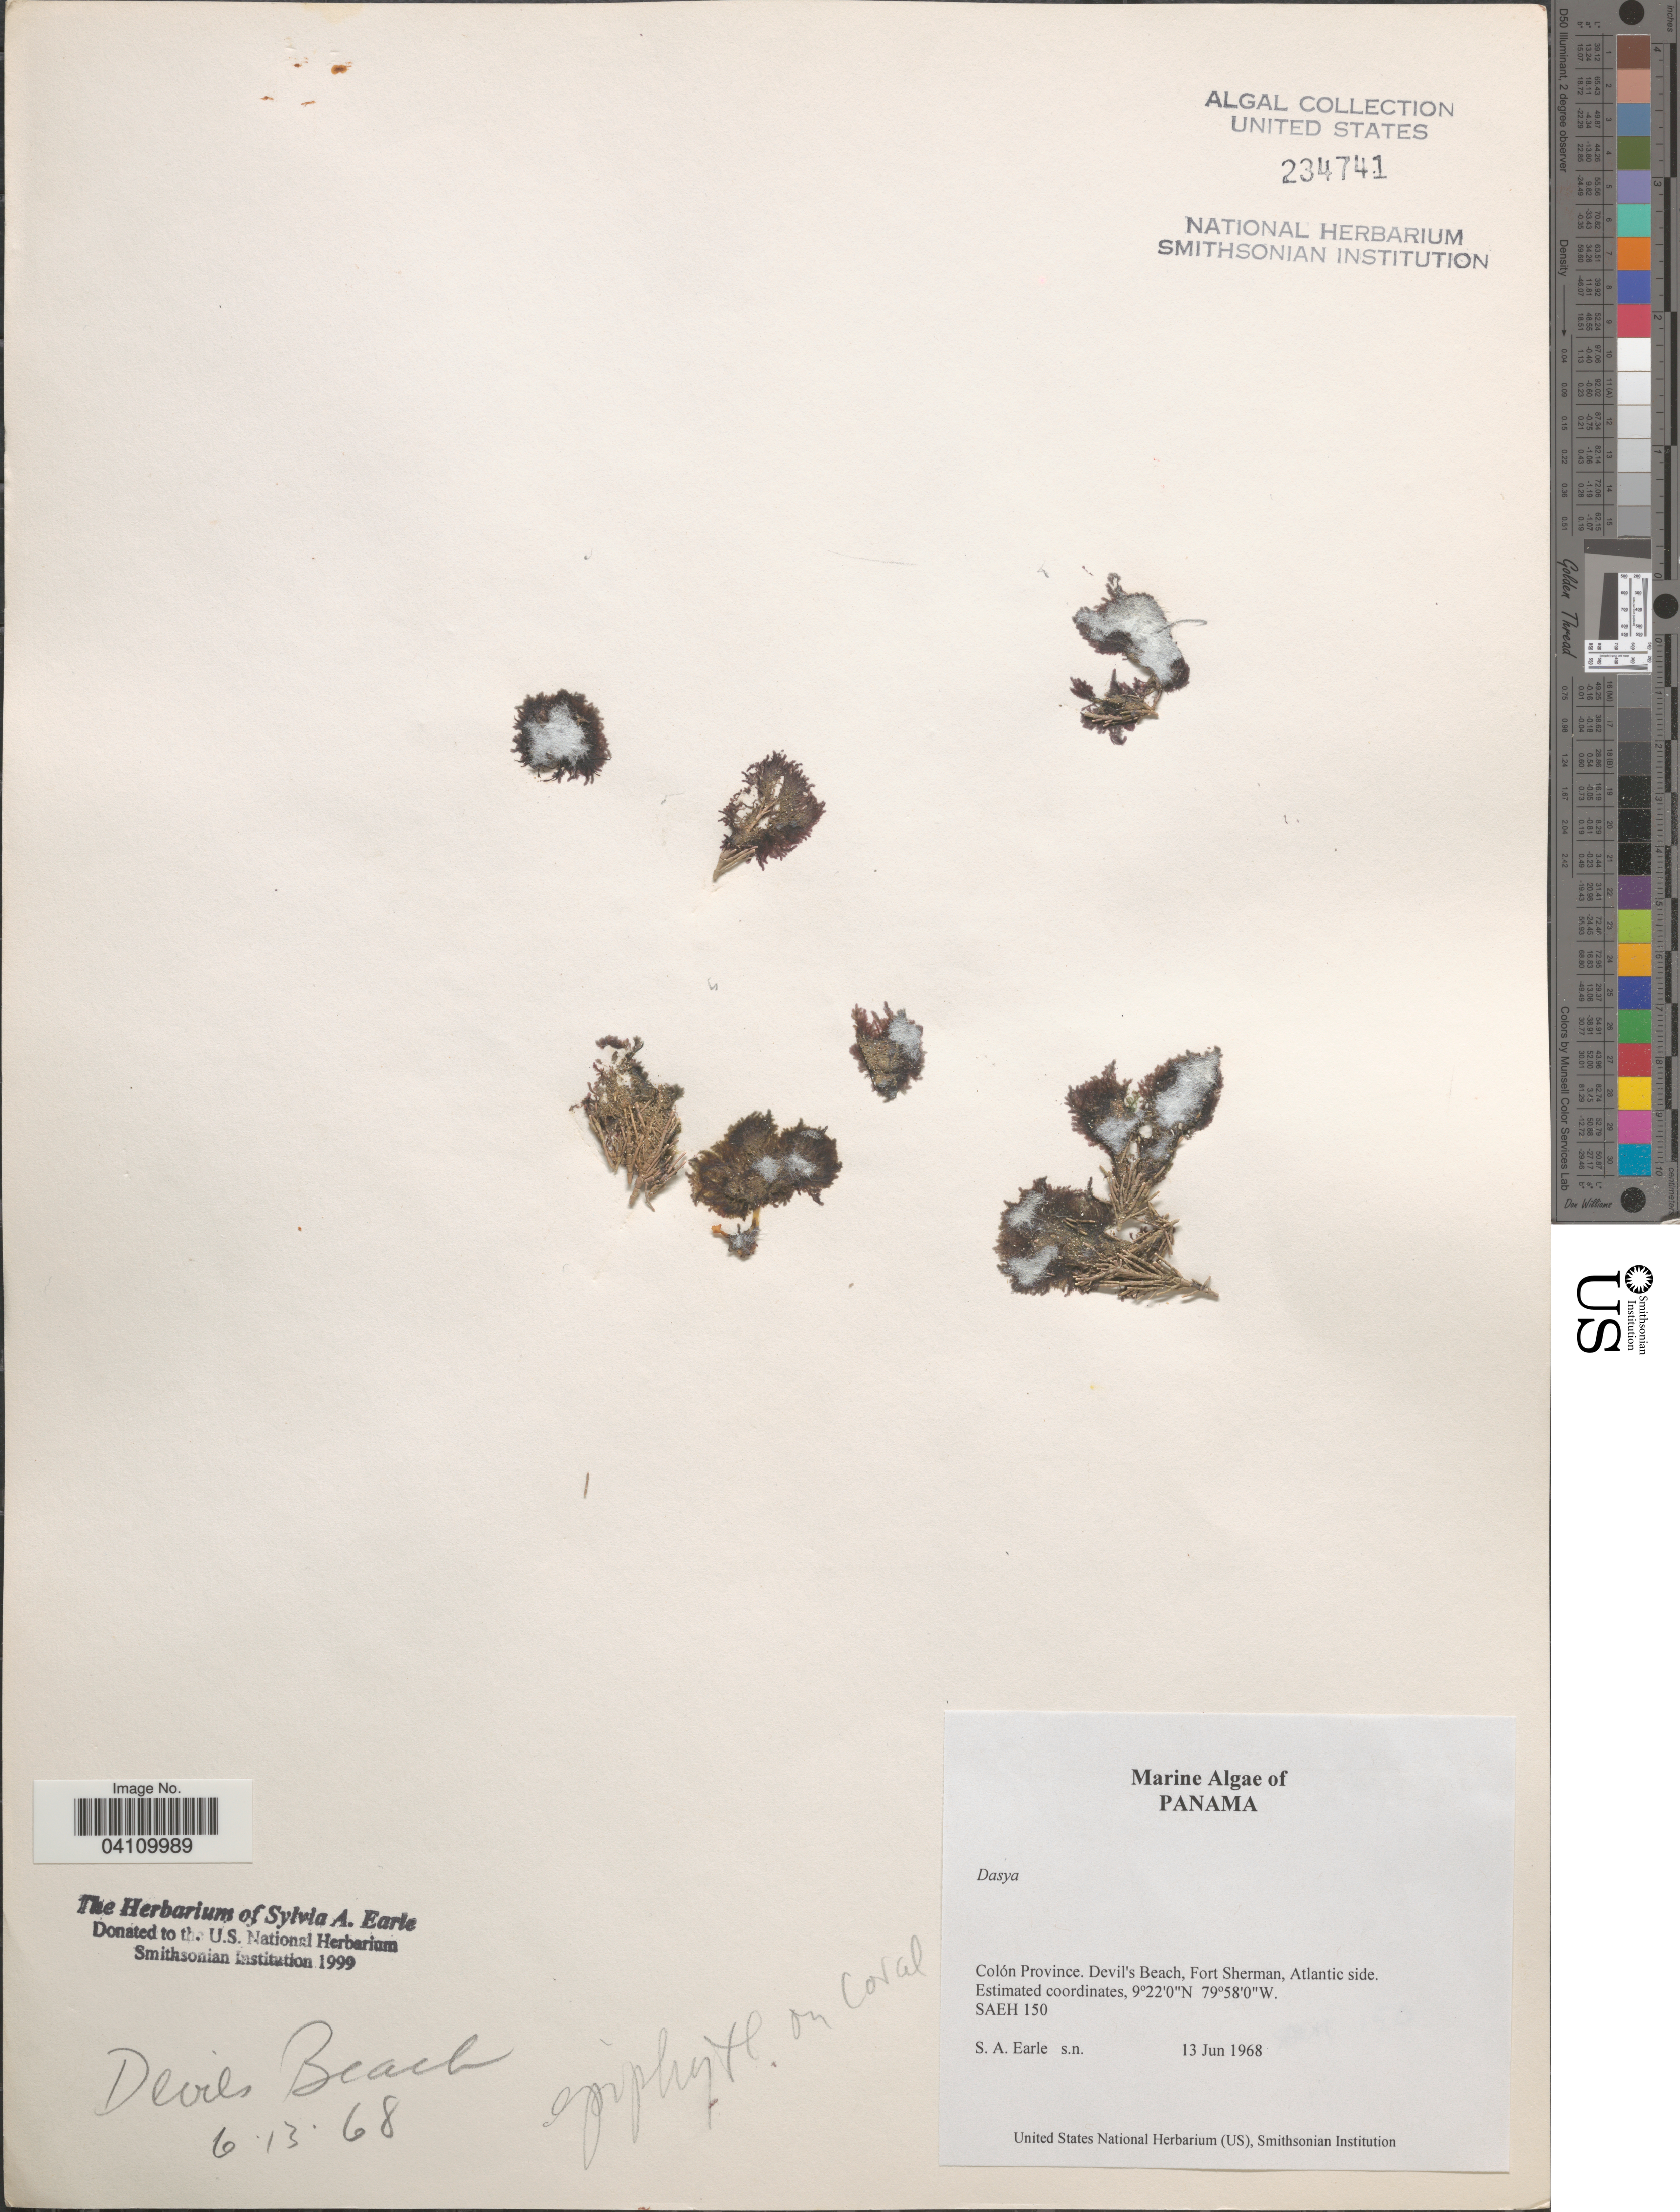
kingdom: Plantae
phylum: Rhodophyta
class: Florideophyceae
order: Ceramiales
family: Dasyaceae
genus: Dasya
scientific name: Dasya sp.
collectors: S. A. Earle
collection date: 1968-06-13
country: Panama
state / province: Colón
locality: Devil's Beach, Fort Sherman, Atlantic side.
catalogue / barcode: US 234741